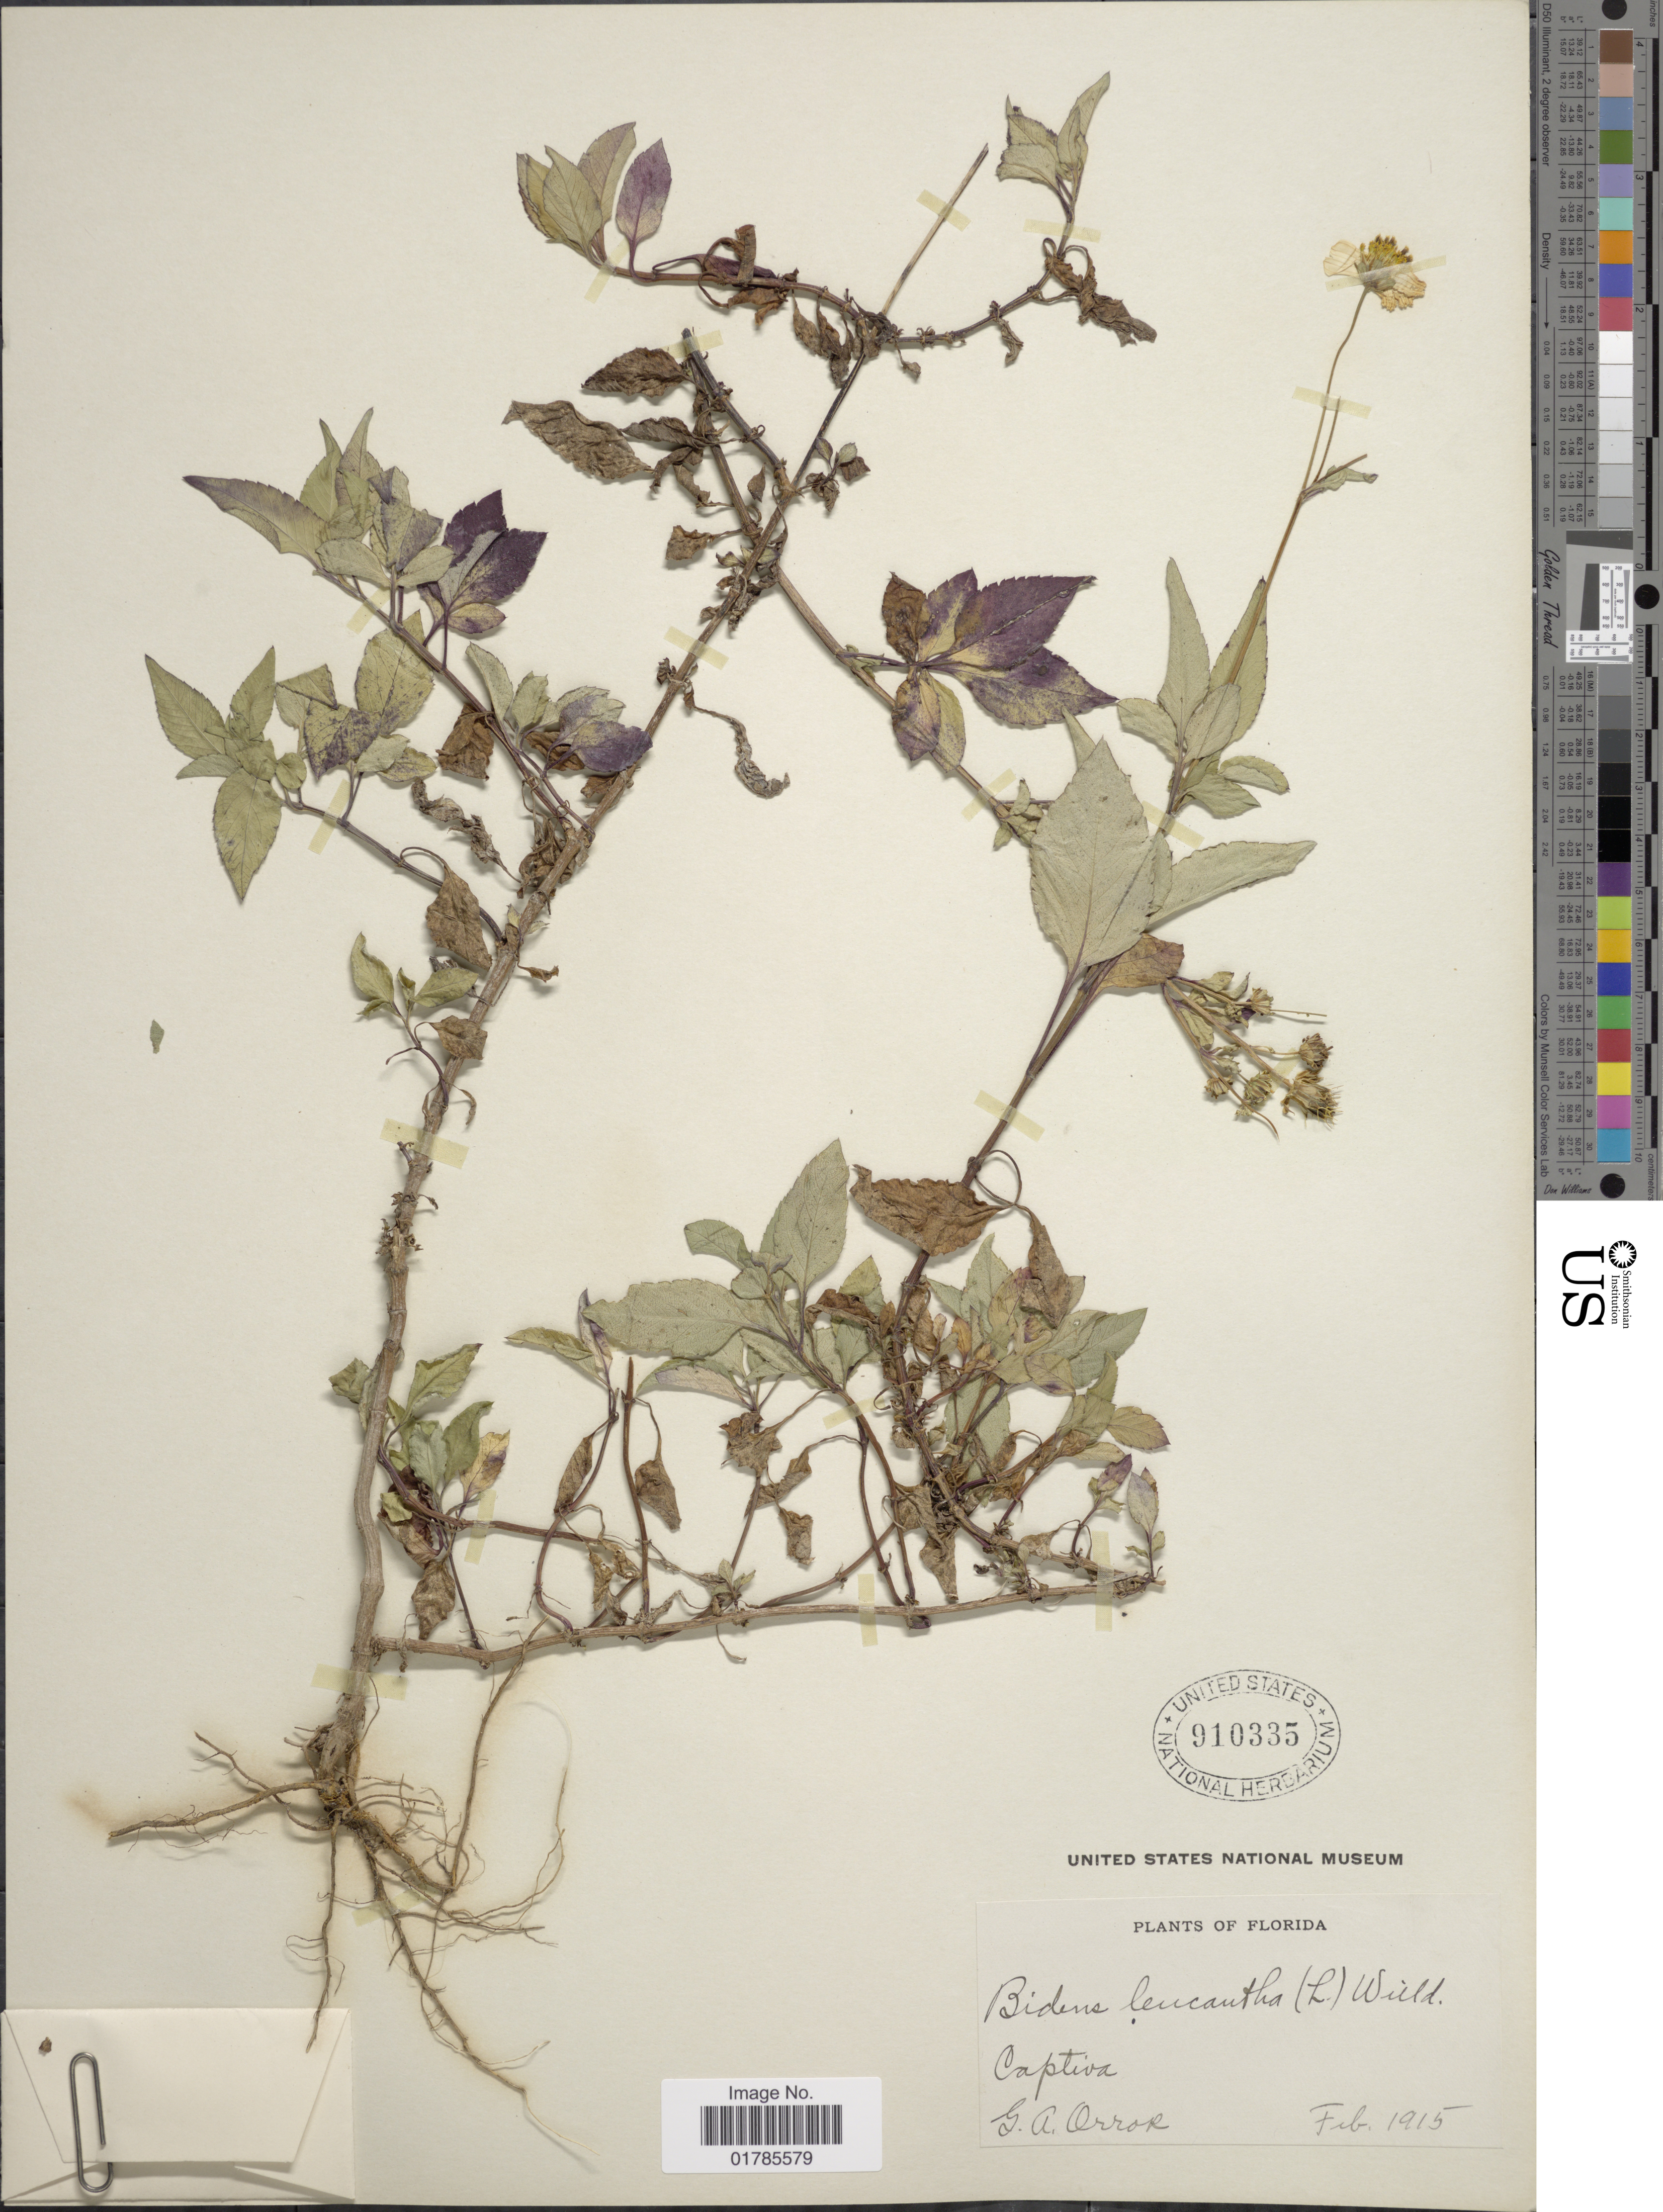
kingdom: Plantae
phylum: Tracheophyta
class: Magnoliopsida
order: Asterales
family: Asteraceae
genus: Bidens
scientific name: Bidens alba var. radiata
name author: (Sch. Bip.) R.E. Ballard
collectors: G. Orror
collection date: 1915-02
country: United States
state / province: Florida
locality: Captiva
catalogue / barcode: US 310335